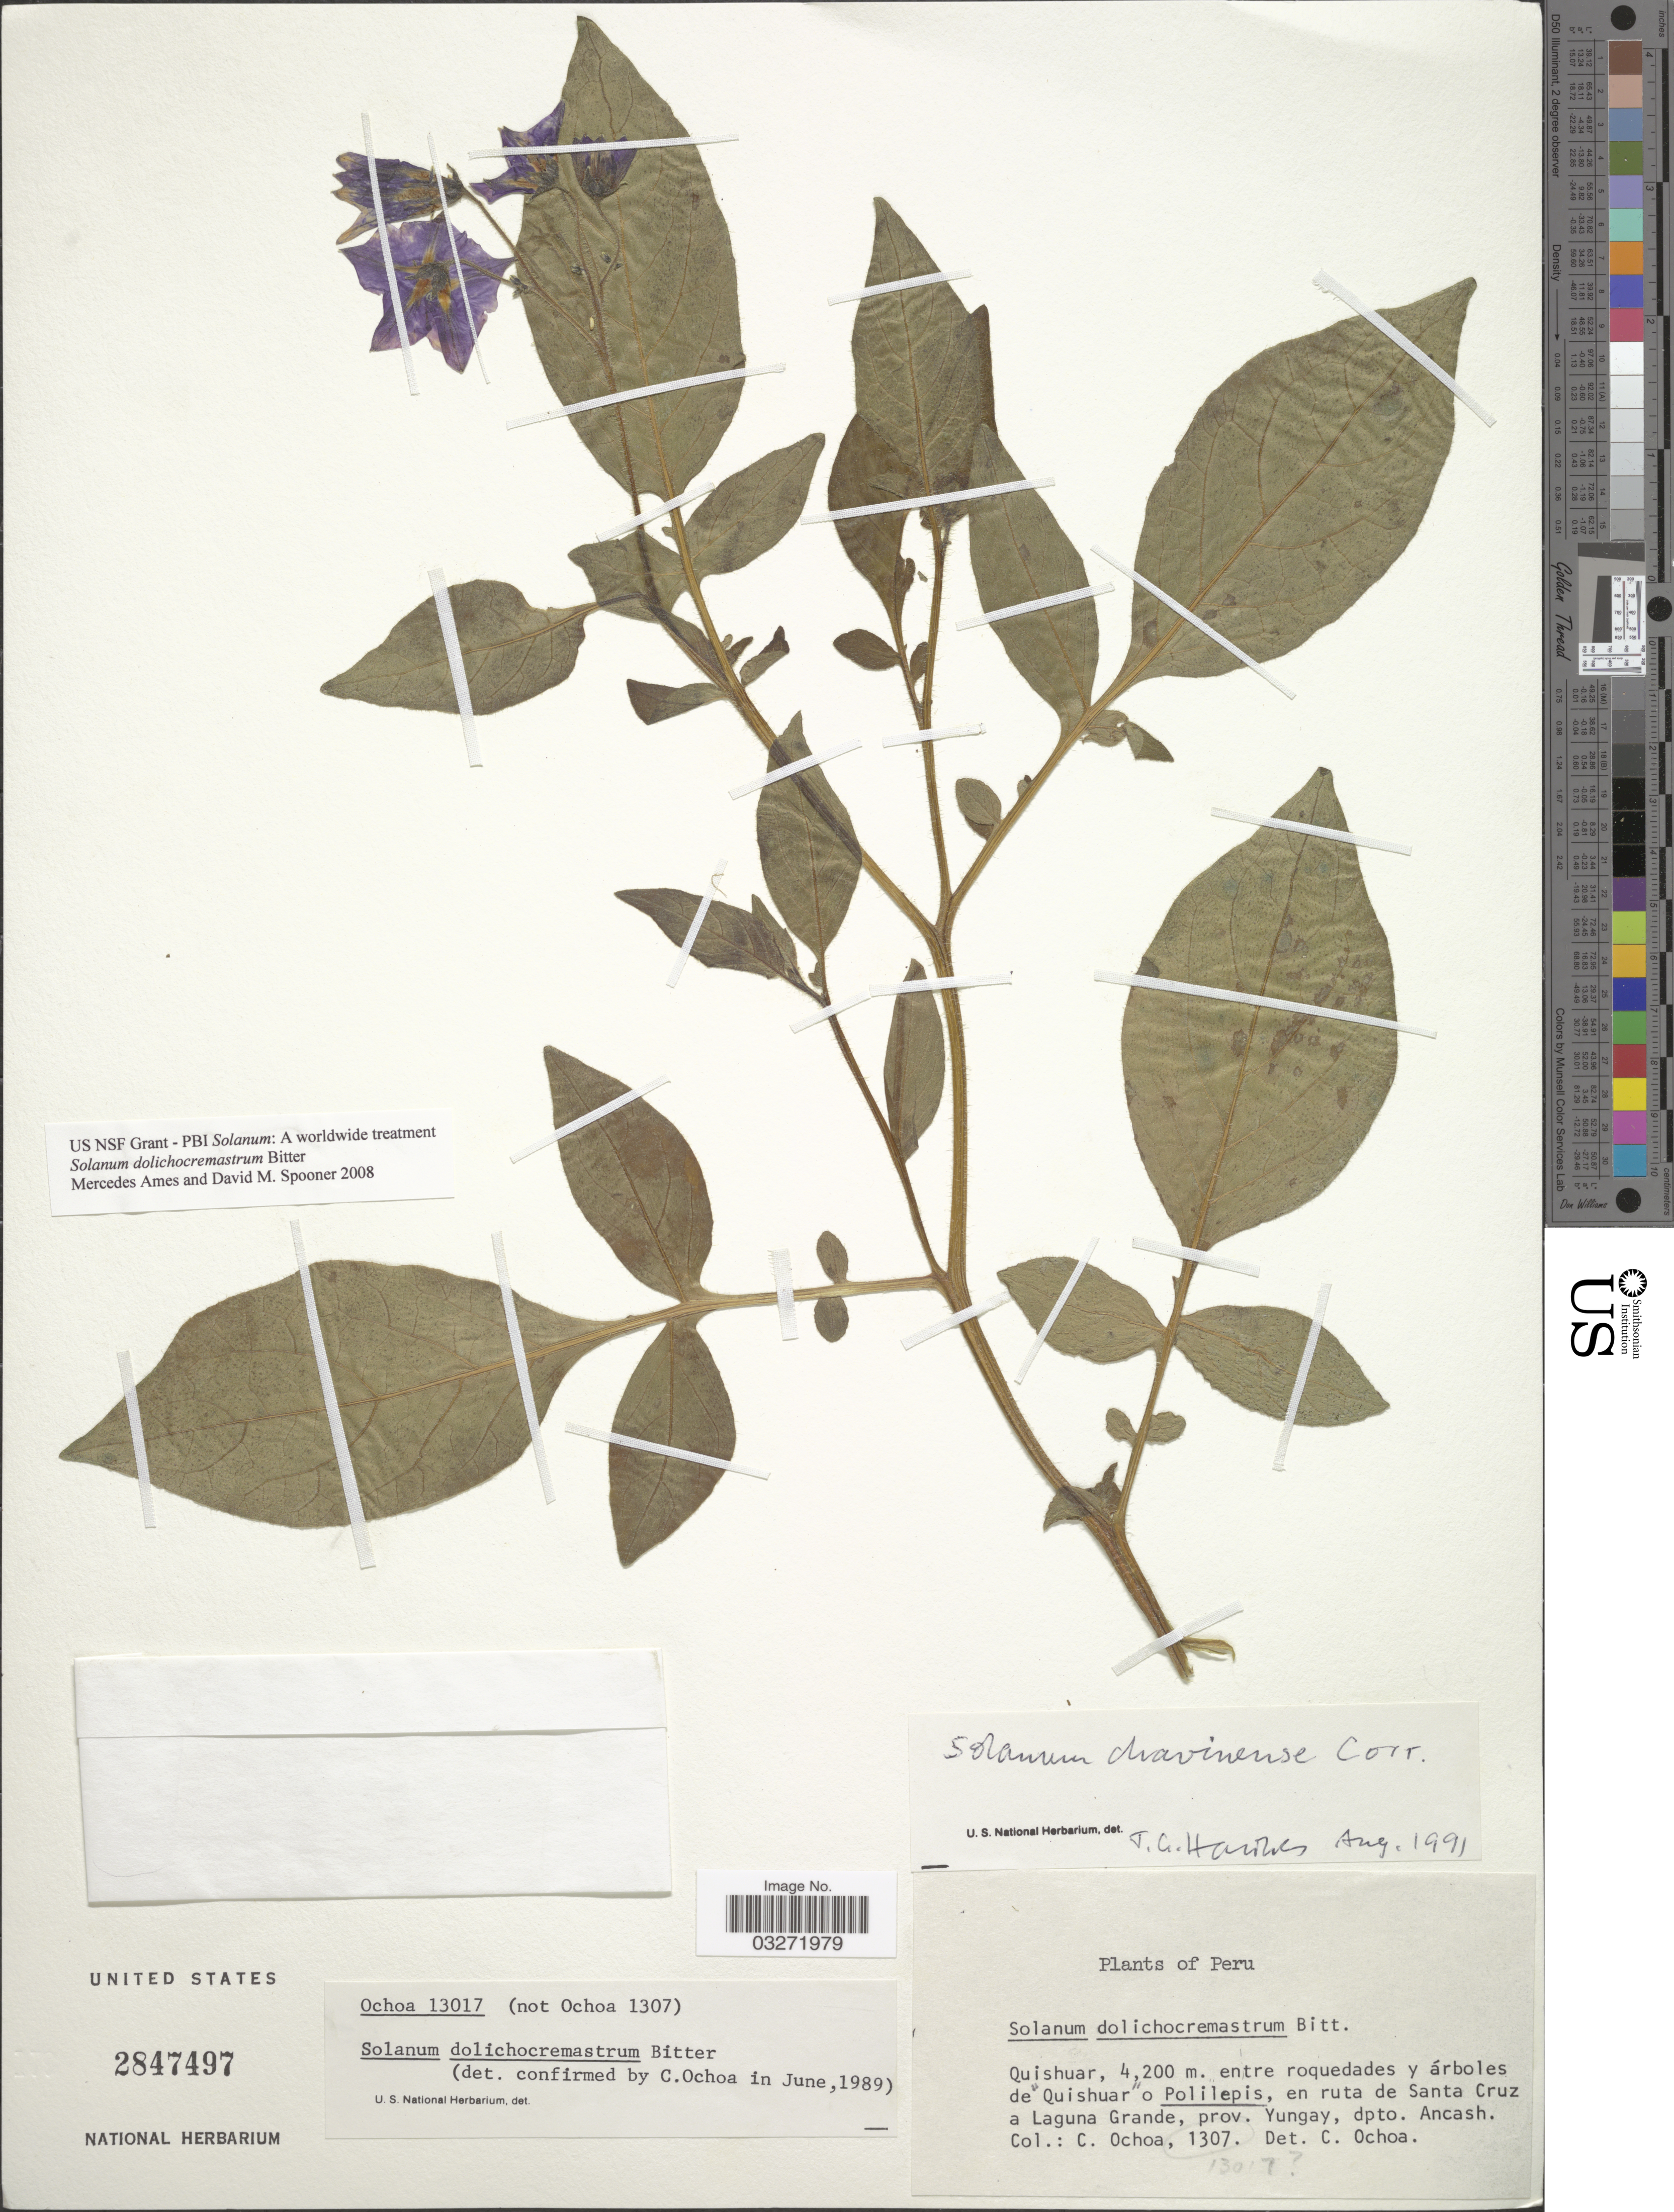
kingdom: Plantae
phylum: Tracheophyta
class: Magnoliopsida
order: Solanales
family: Solanaceae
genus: Solanum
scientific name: Solanum dolichocremastrum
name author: Bitter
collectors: C. Ochoa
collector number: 1307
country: Peru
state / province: Ancash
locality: Quishuar, entre roquedades y árboles de Quishuar o Polilepis, en ruta de Santa Cruz a Laguna Grande, prov. Yungay, dpto. Ancash.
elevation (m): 4200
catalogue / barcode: US 2847497